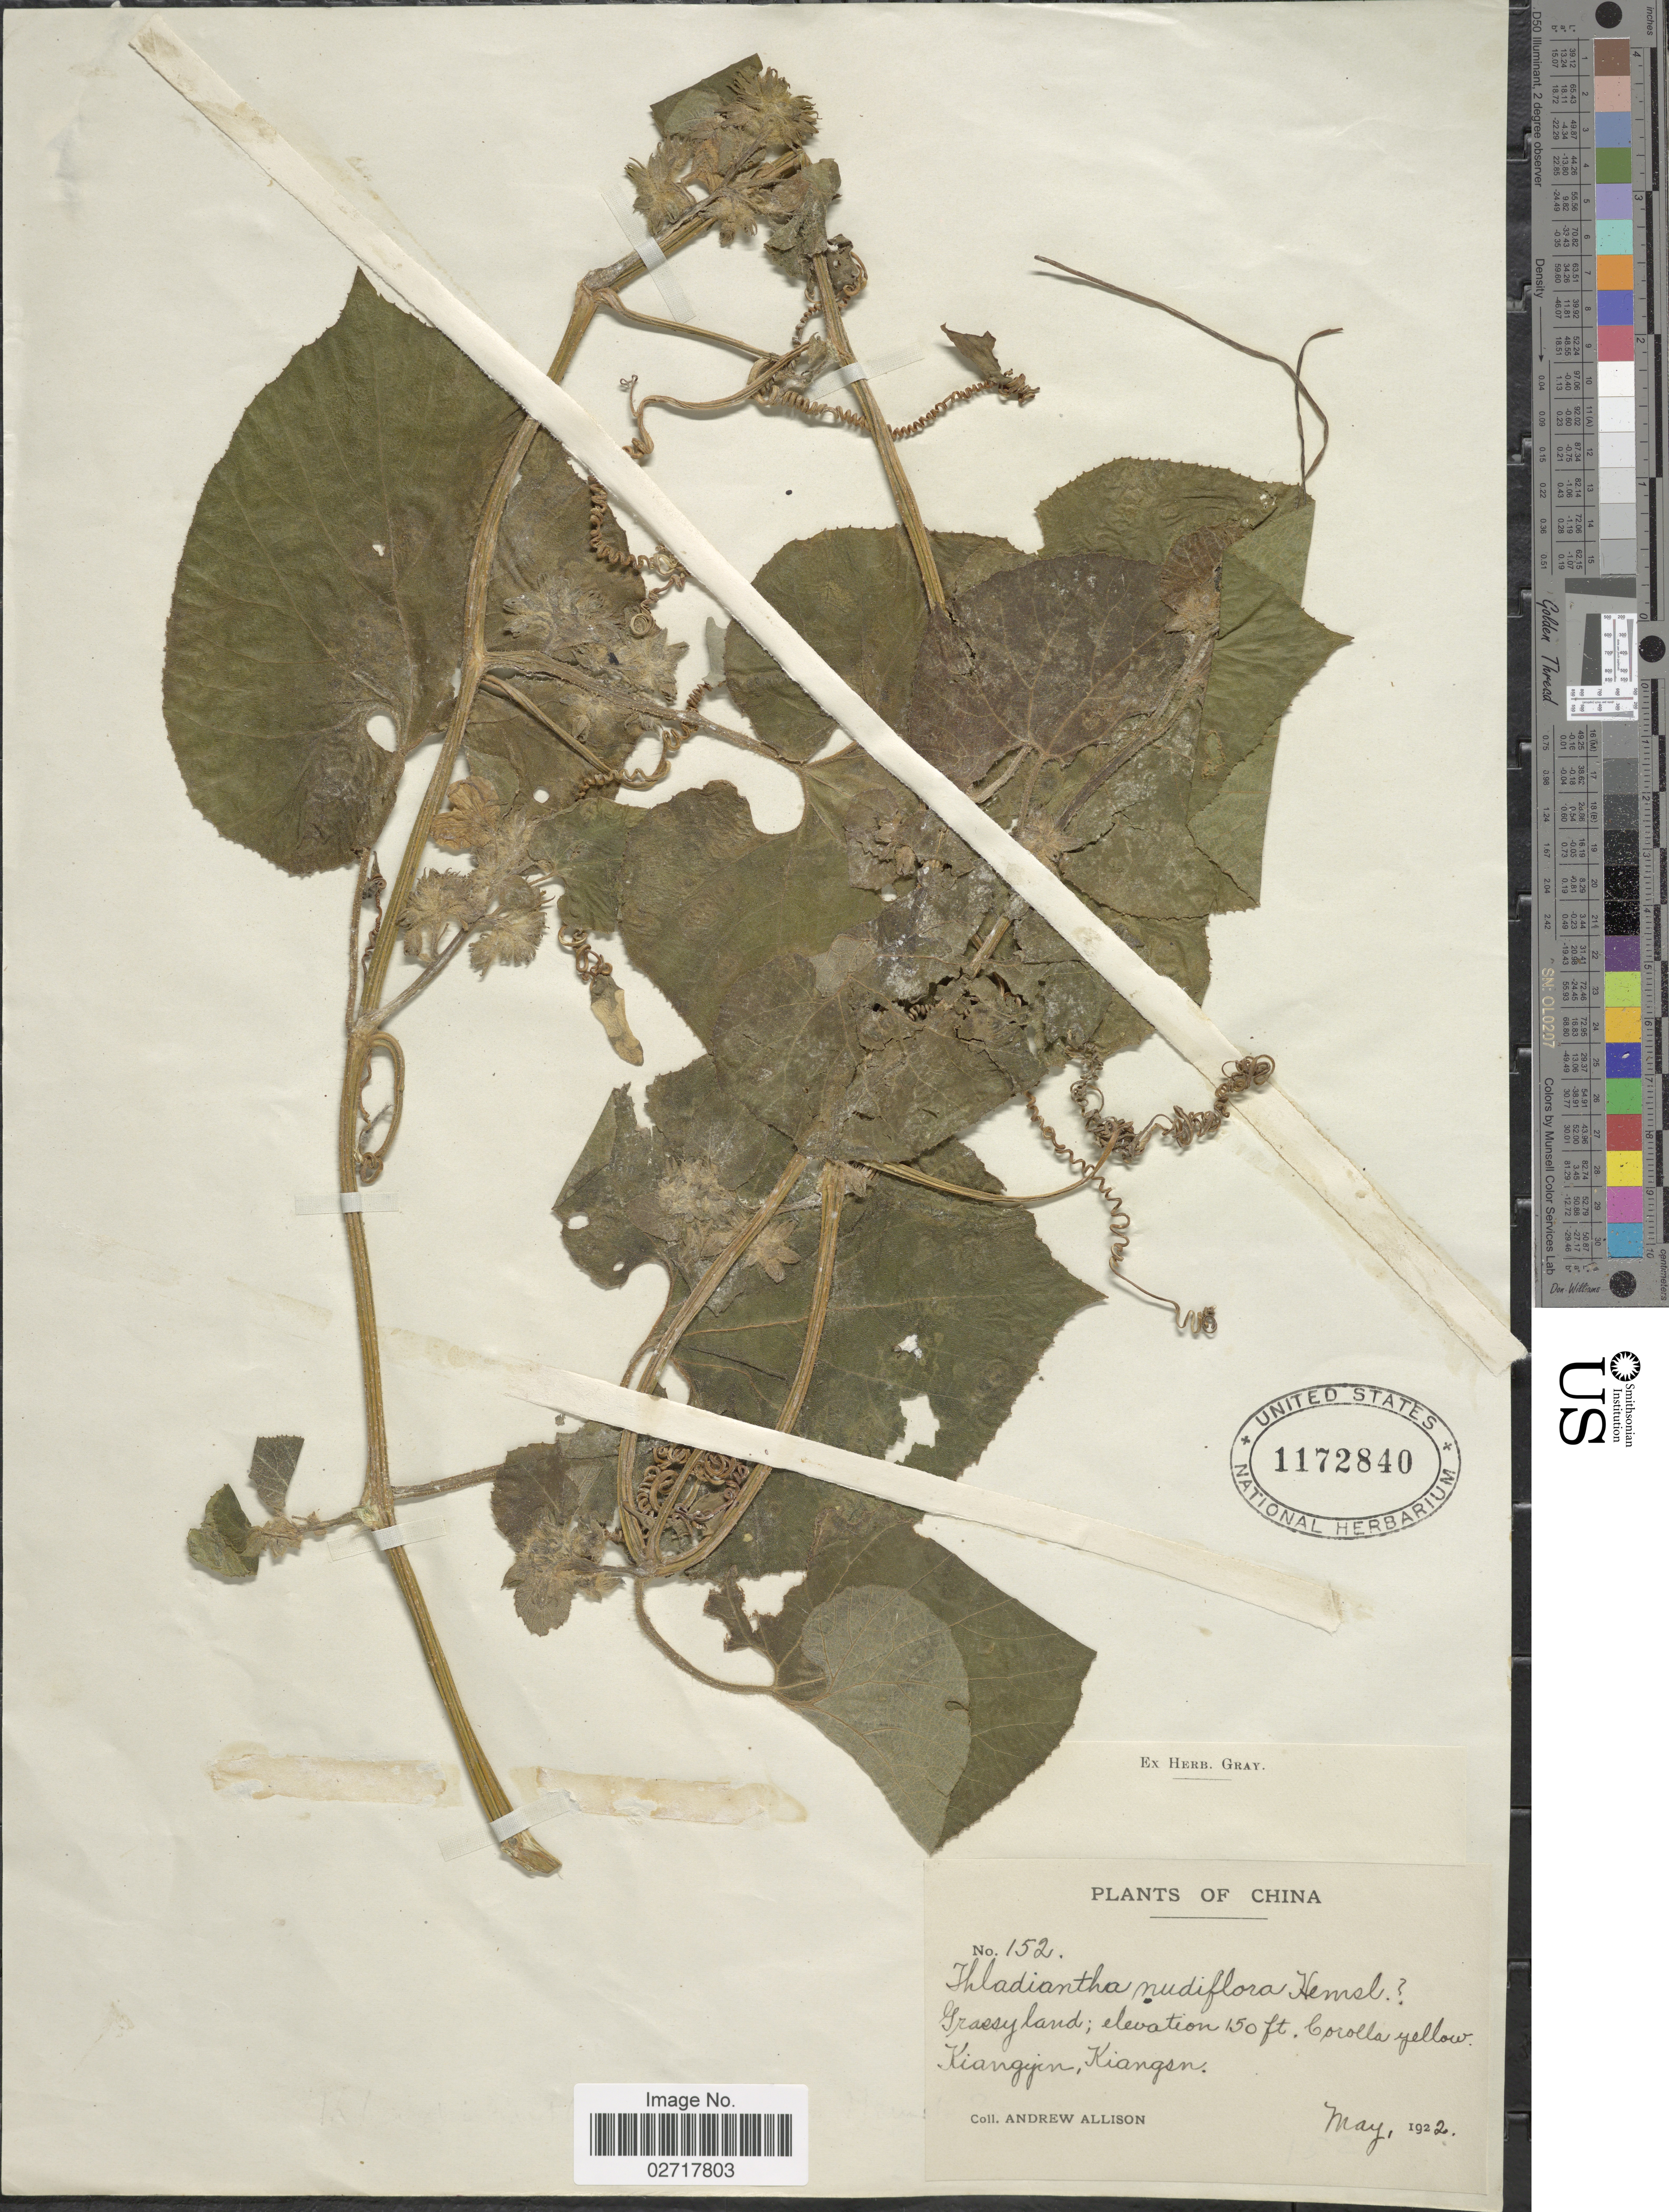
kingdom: Plantae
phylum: Tracheophyta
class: Magnoliopsida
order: Cucurbitales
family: Cucurbitaceae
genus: Thladiantha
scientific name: Thladiantha nudiflora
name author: Hemsl.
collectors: A. Allison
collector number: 152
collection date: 1922-05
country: China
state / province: Jiangsu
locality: Kiangyin, iangsu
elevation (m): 46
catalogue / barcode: US 1172840